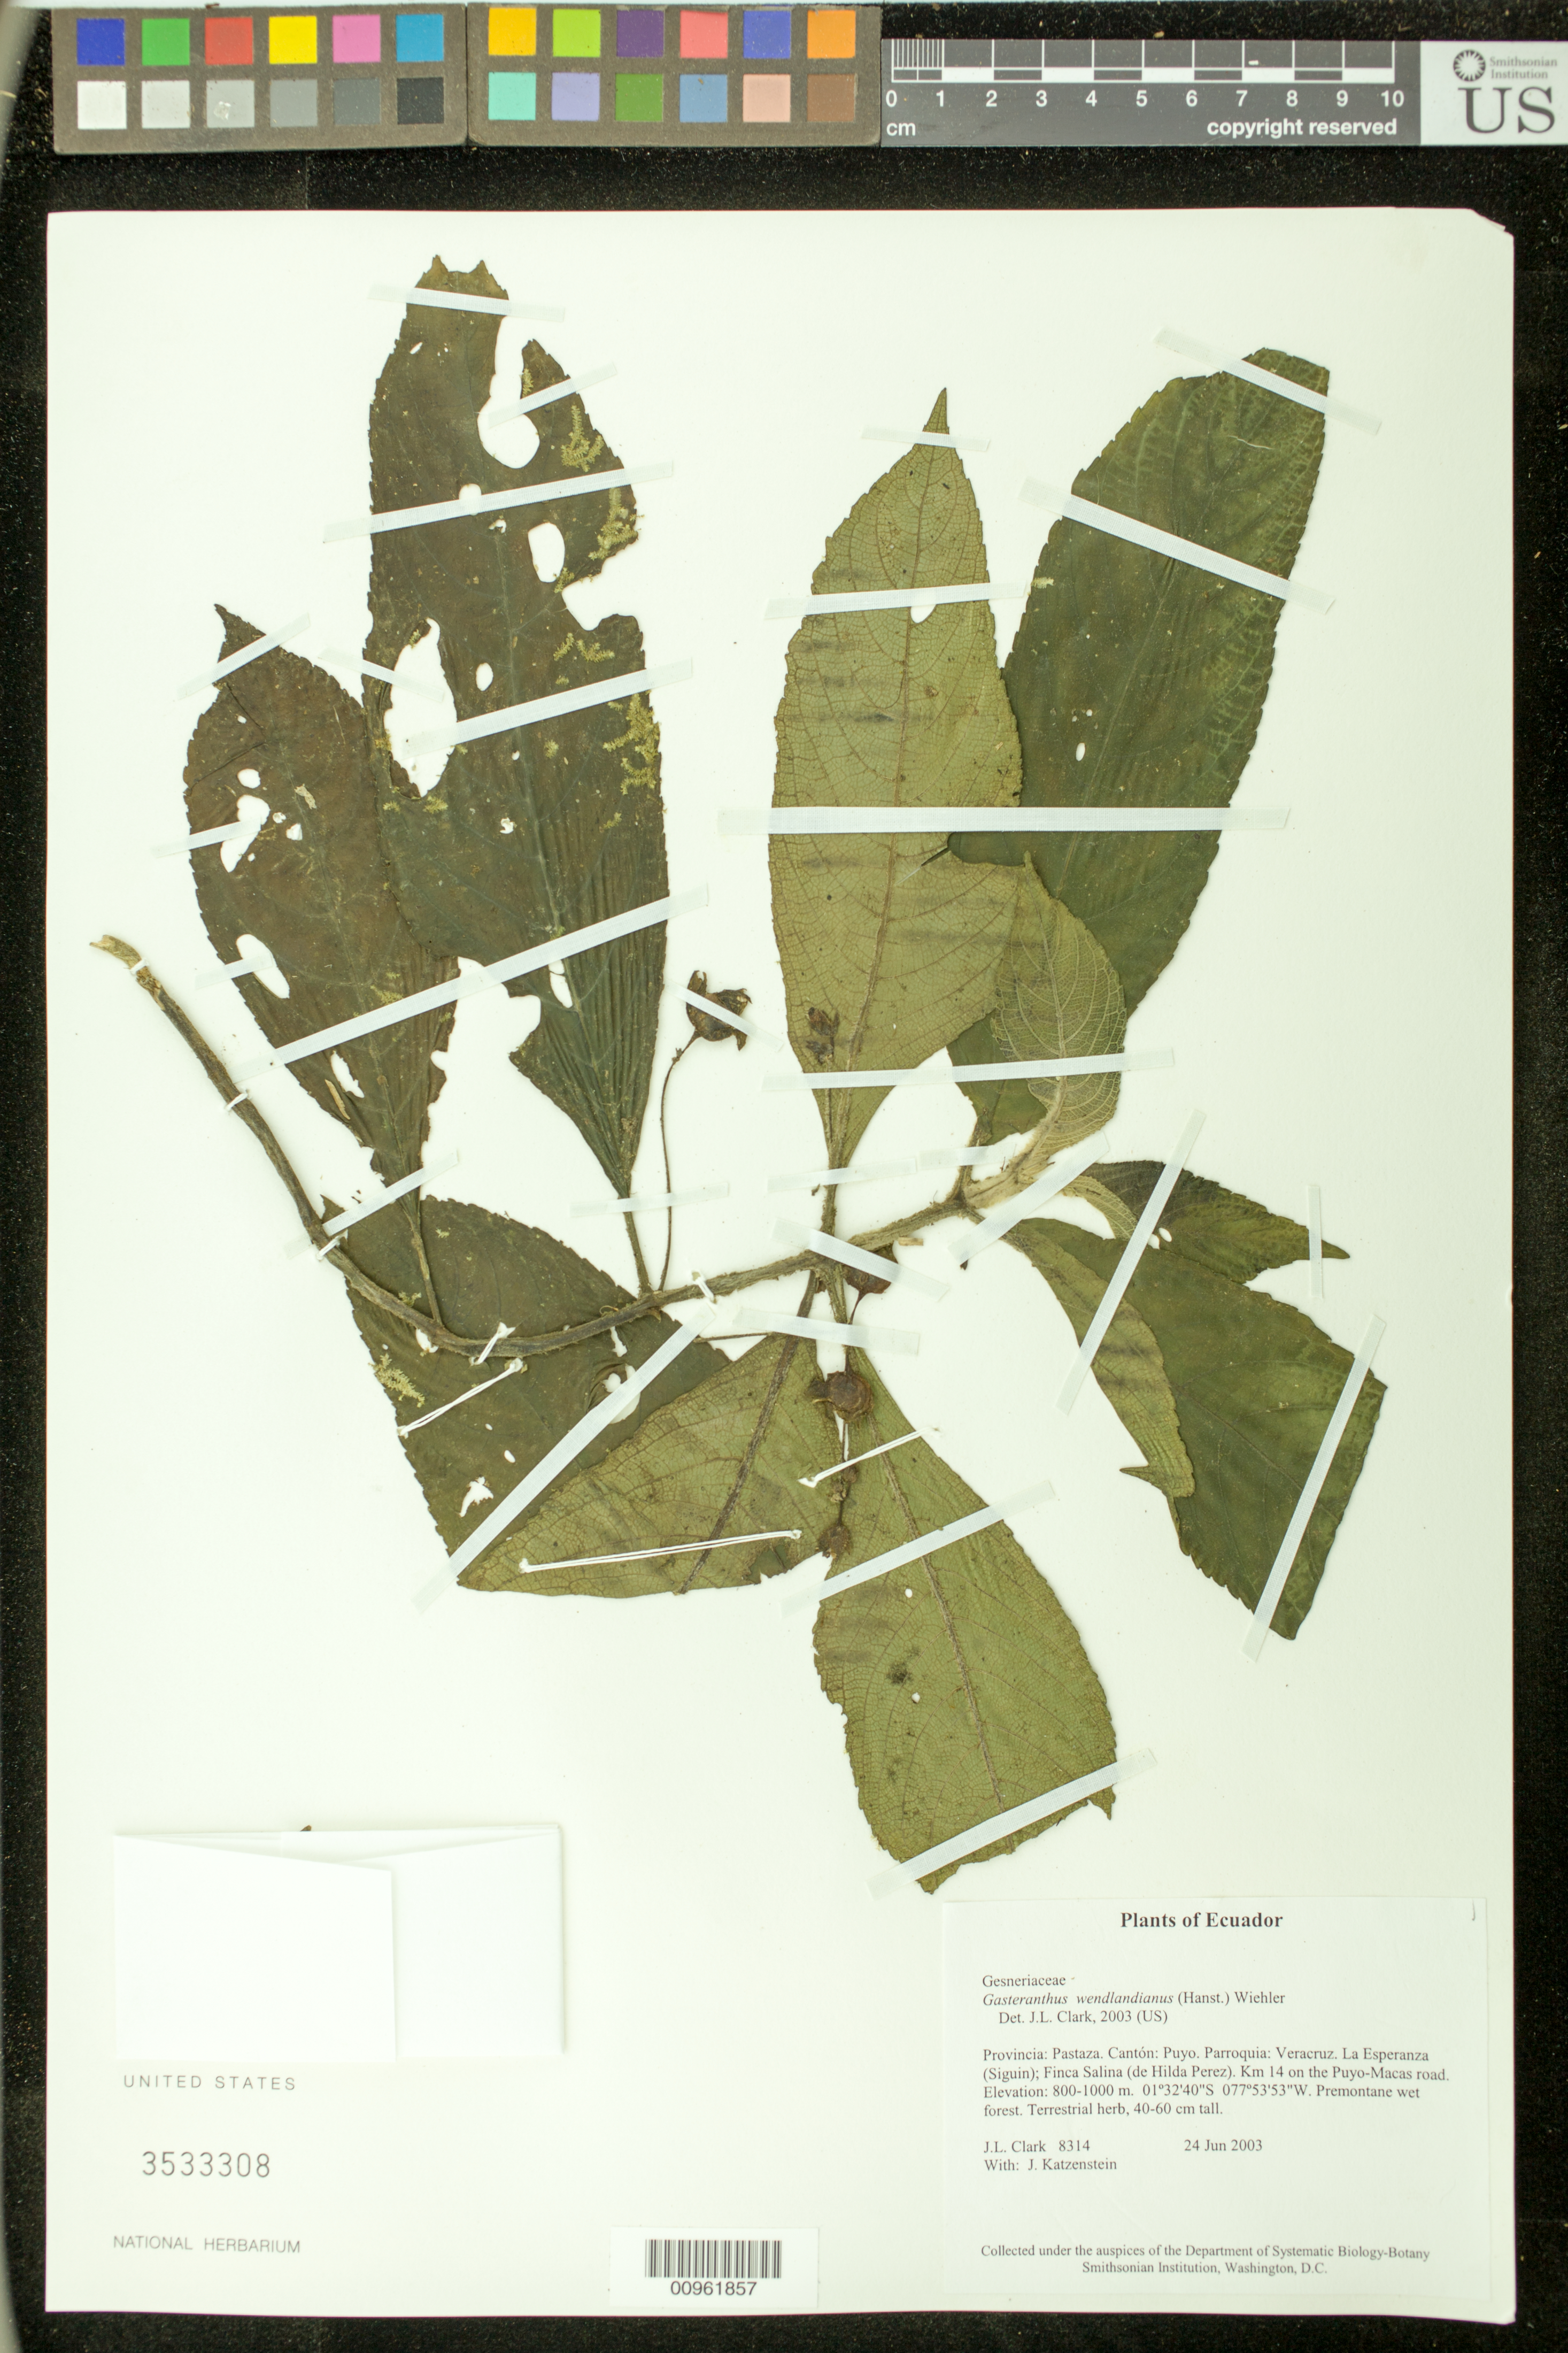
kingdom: Plantae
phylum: Tracheophyta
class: Magnoliopsida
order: Lamiales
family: Gesneriaceae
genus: Gasteranthus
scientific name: Gasteranthus wendlandianus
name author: (Hanst.) Wiehler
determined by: Clark, J. L., (SEL), The Marie Selby Botanical Garden (UNITED STATES)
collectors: J. L. Clark & J. Katzenstein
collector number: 8314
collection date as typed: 24 Jun 2003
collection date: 2003-06-24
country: Ecuador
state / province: Pastaza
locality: Puyo. Parroquia: Veracruz. La Esperanza (Siguin); Finca Salina (de Hilda Perez). Km 14 on the Puyo-Macas road.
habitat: Premontane wet forest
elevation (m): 800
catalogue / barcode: US 3533308